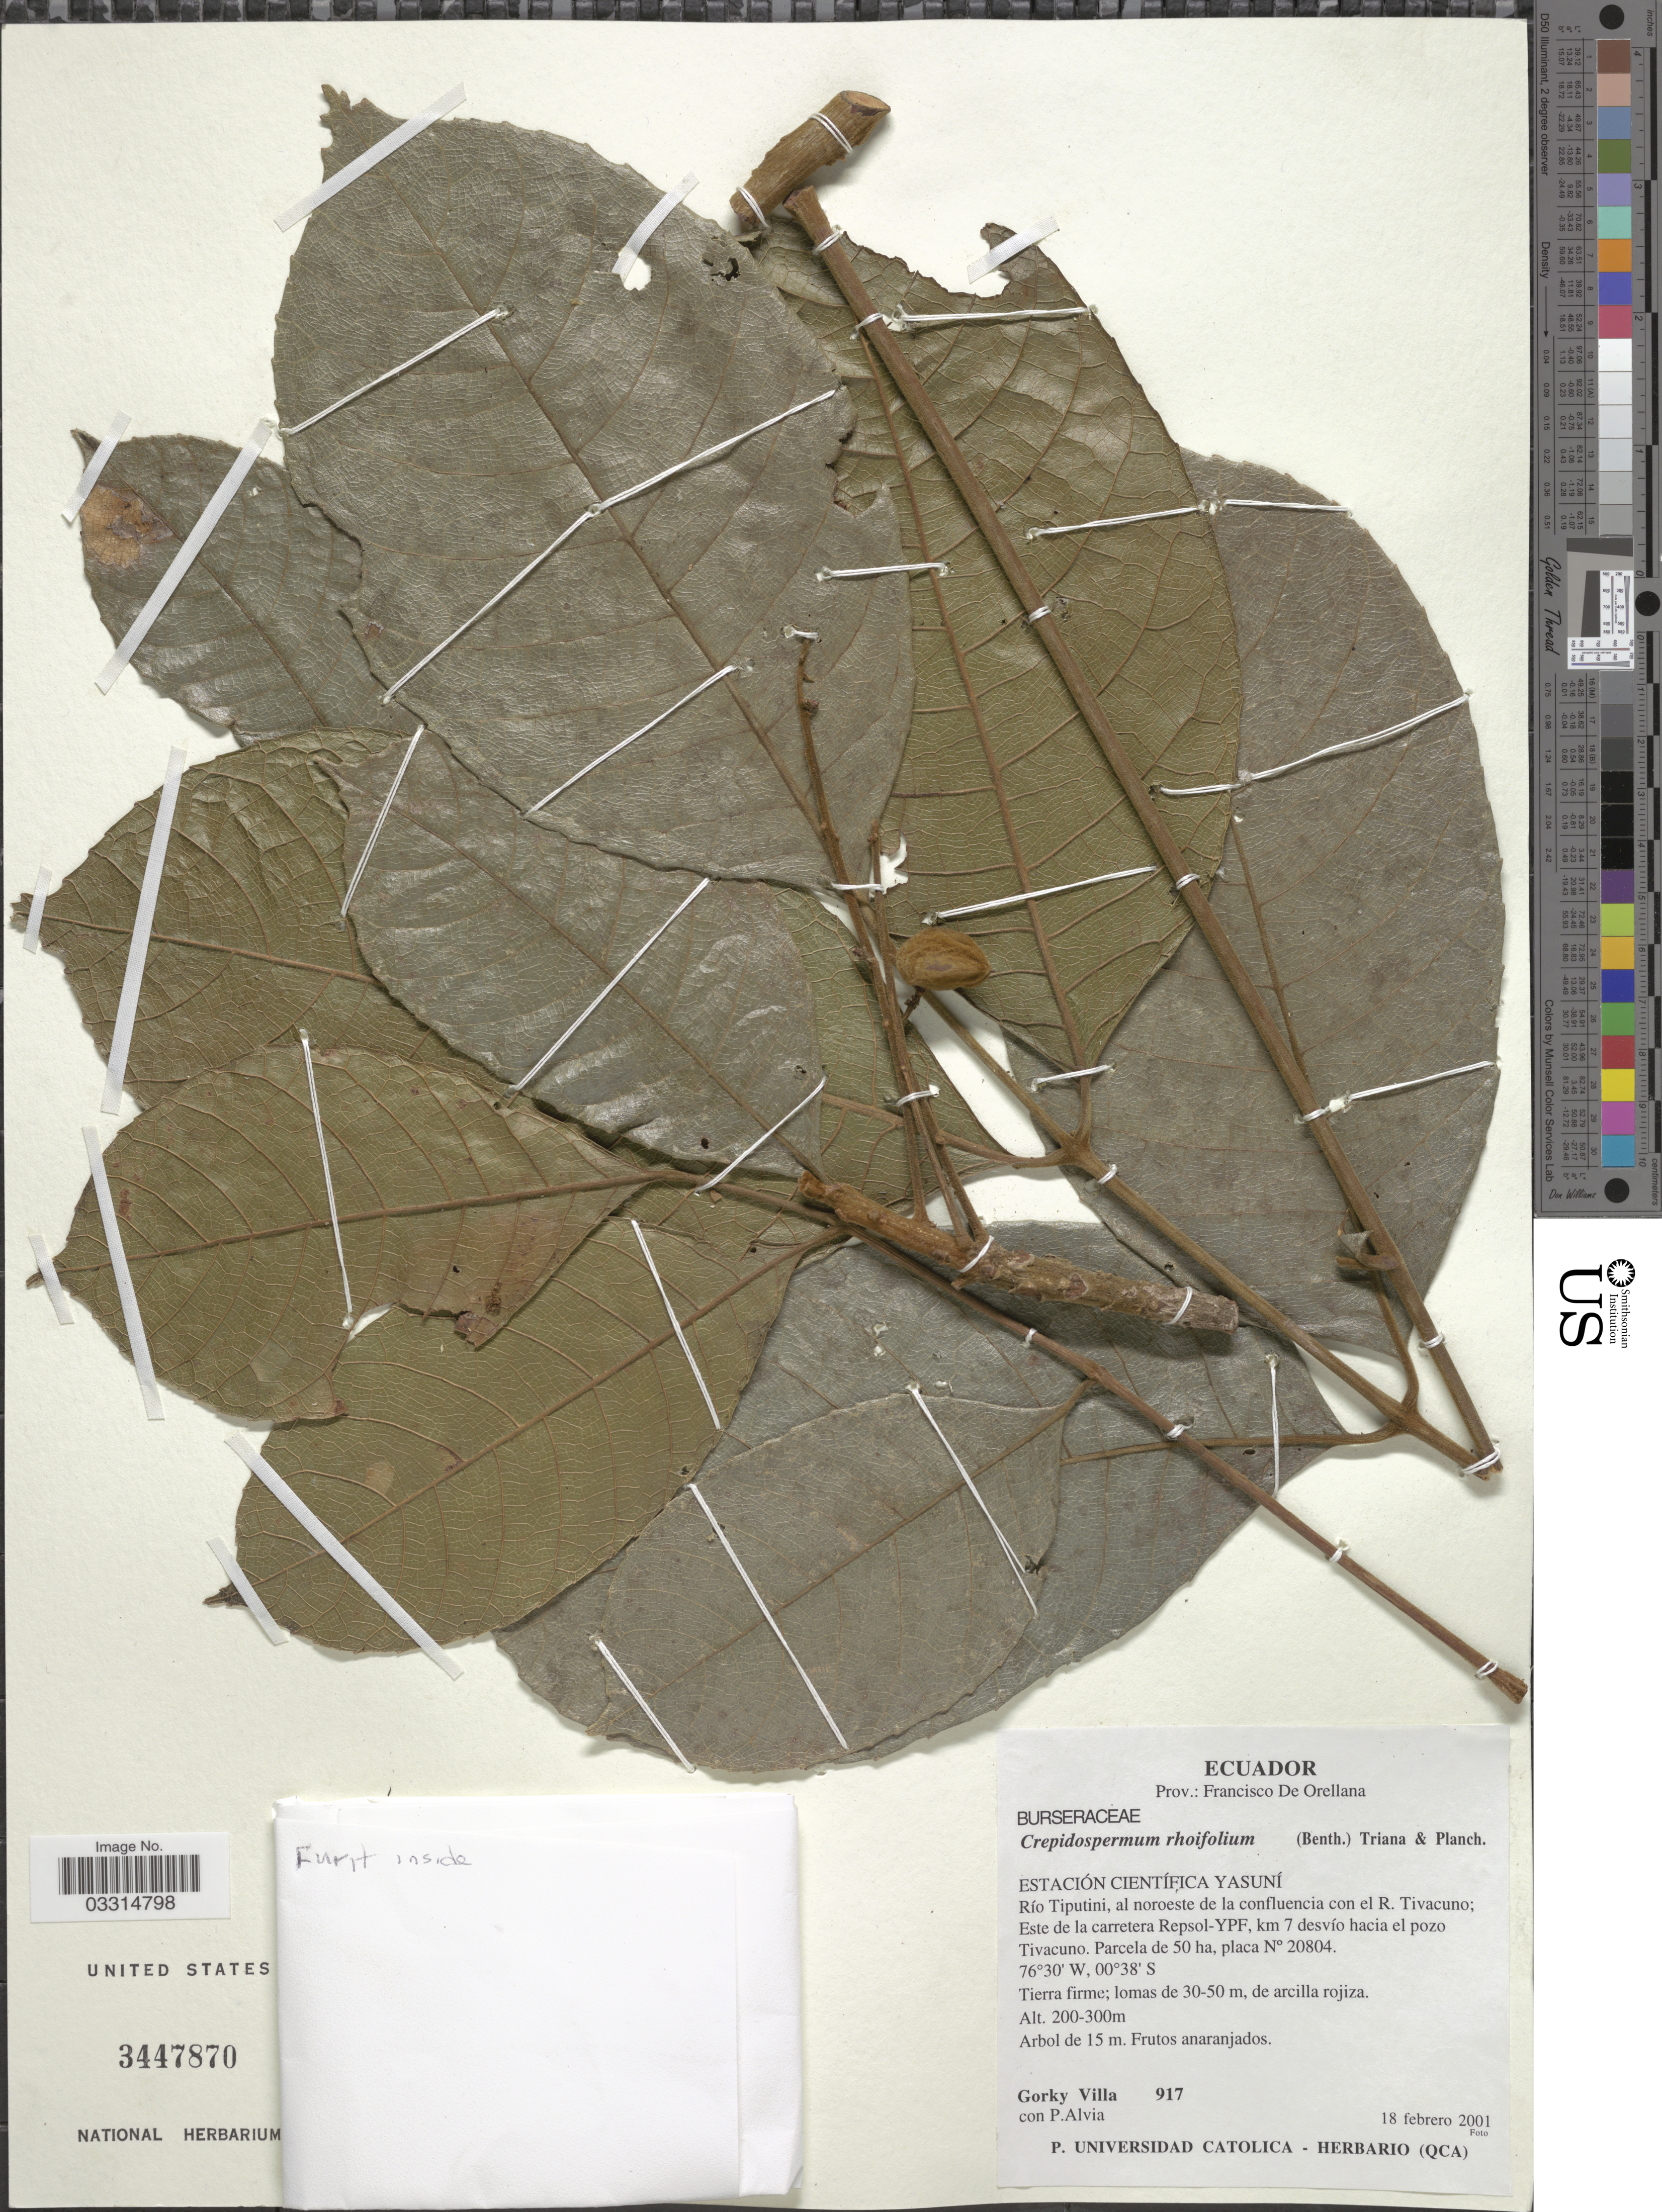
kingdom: Plantae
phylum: Tracheophyta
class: Magnoliopsida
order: Sapindales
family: Burseraceae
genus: Protium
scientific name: Protium rhoifolium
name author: (Benth.) Byng & Christenh.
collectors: G. Villa & P. Alvia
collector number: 917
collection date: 2001-02-18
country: Ecuador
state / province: Orellana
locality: Prov.: Francisco De Orellana, Estación Científica Yasuní, Río Tiputini, al noroeste de la confluencia con el R. Tivacuno; Este de la carretera Repsol - YPF, km 7 desvío hacia el pozo Tivacuno.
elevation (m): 200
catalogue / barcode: US 3447870